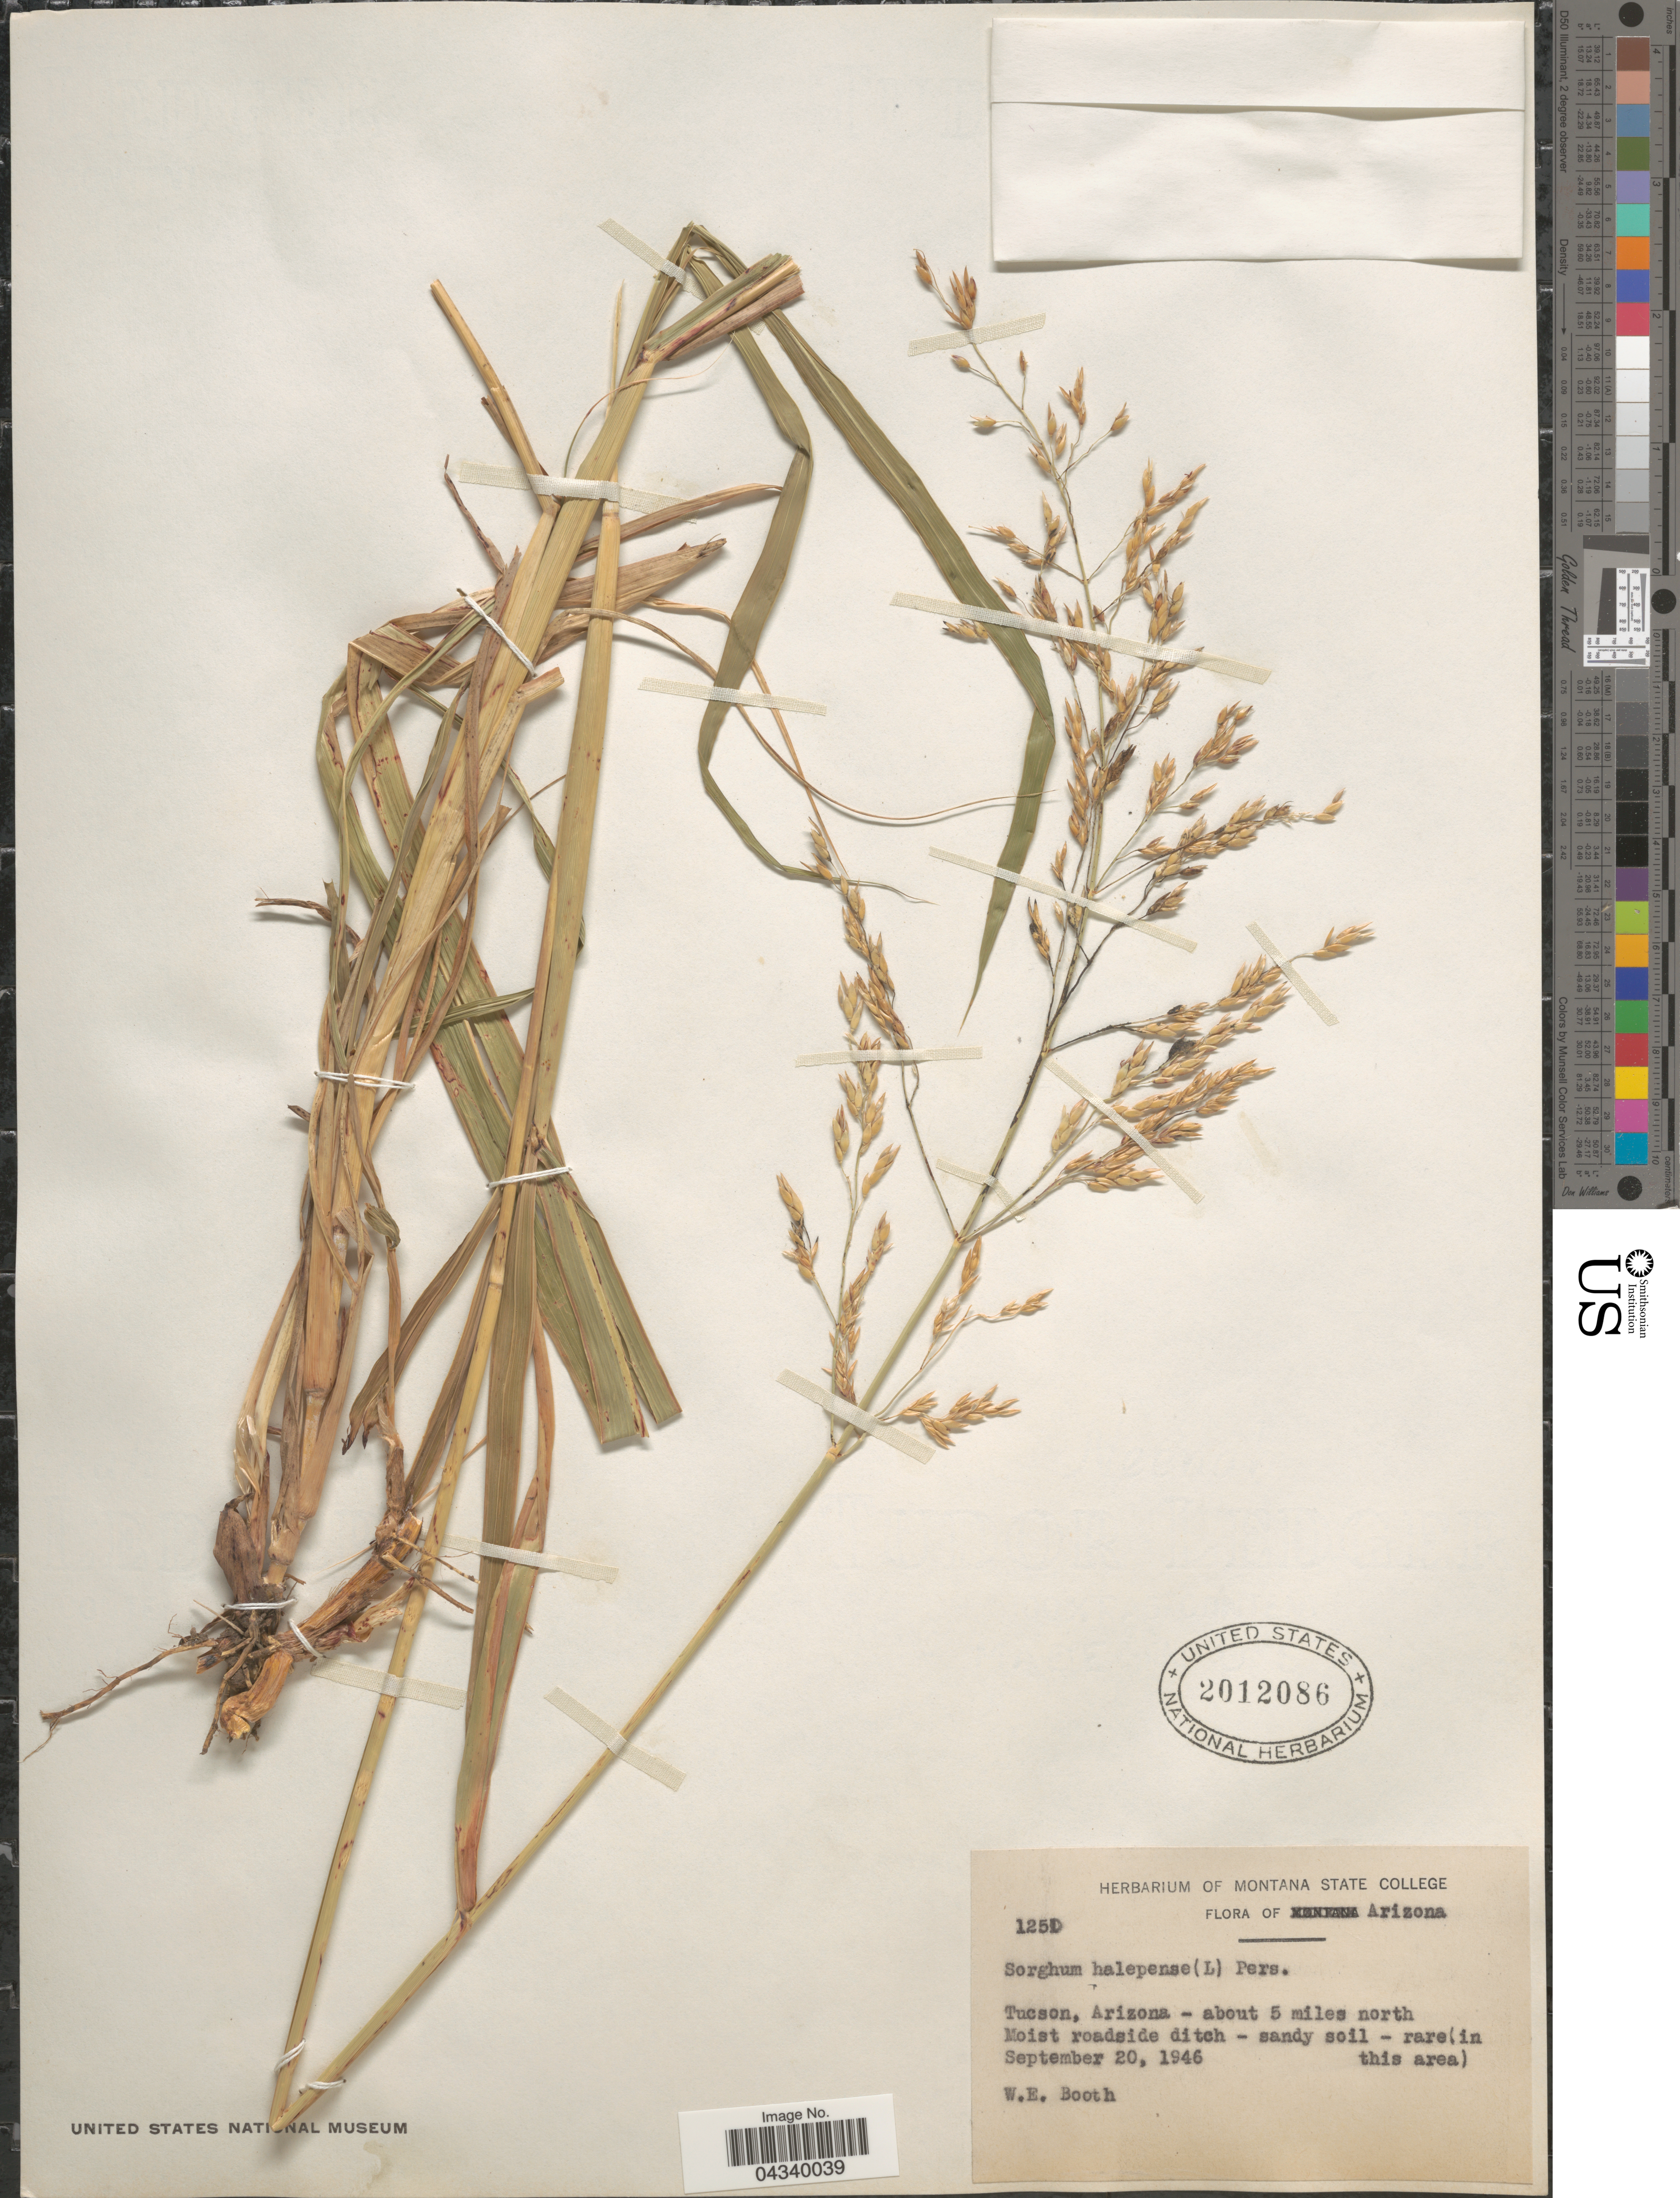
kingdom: Plantae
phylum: Tracheophyta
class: Liliopsida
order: Poales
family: Poaceae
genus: Sorghum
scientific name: Sorghum halepense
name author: (L.) Pers.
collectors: W. Booth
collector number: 1251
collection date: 1946-09-20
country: United States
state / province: Arizona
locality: Tucson - about 5 miles north. Moist roadside ditch.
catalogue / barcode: US 2012086